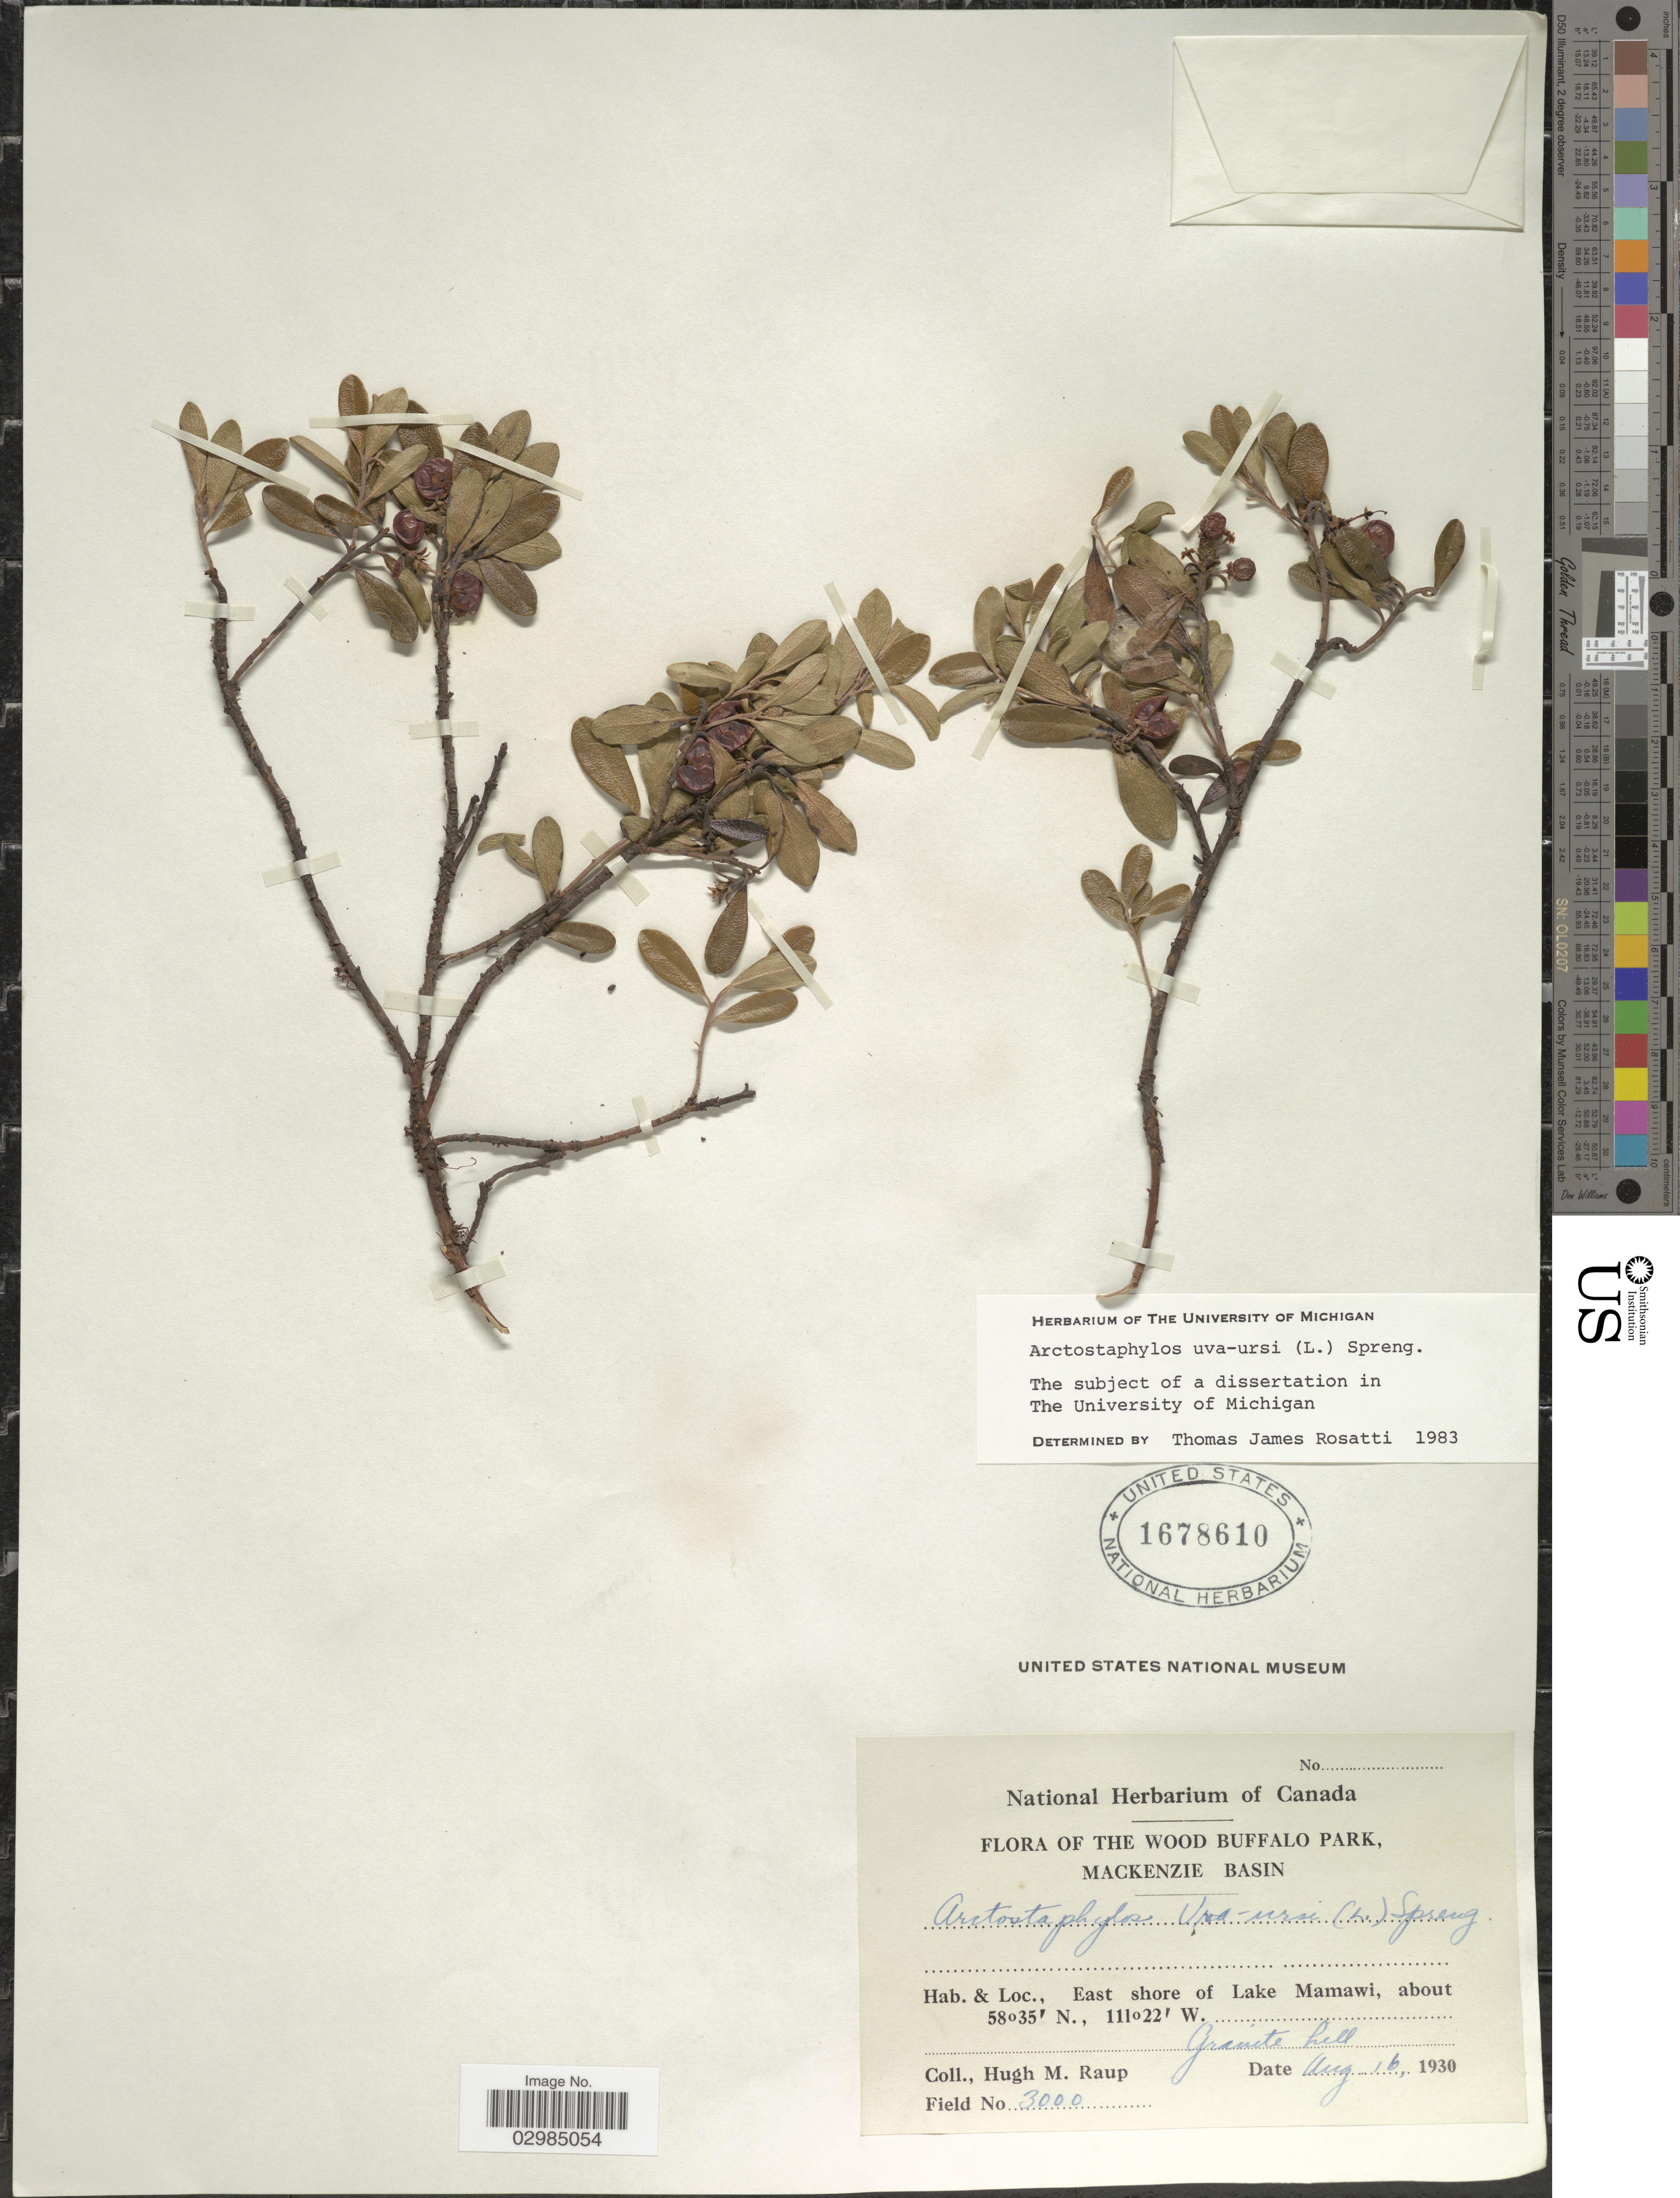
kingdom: Plantae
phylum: Tracheophyta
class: Magnoliopsida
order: Ericales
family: Ericaceae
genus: Arctostaphylos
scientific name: Arctostaphylos uva-ursi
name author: (L.) Spreng.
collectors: H. Raup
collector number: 3000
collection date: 1930-08-16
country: Canada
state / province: Alberta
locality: The Wood Buffalo Park, Mackenzie Basin. East shore of Lake Mamawi.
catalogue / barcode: US 1678610